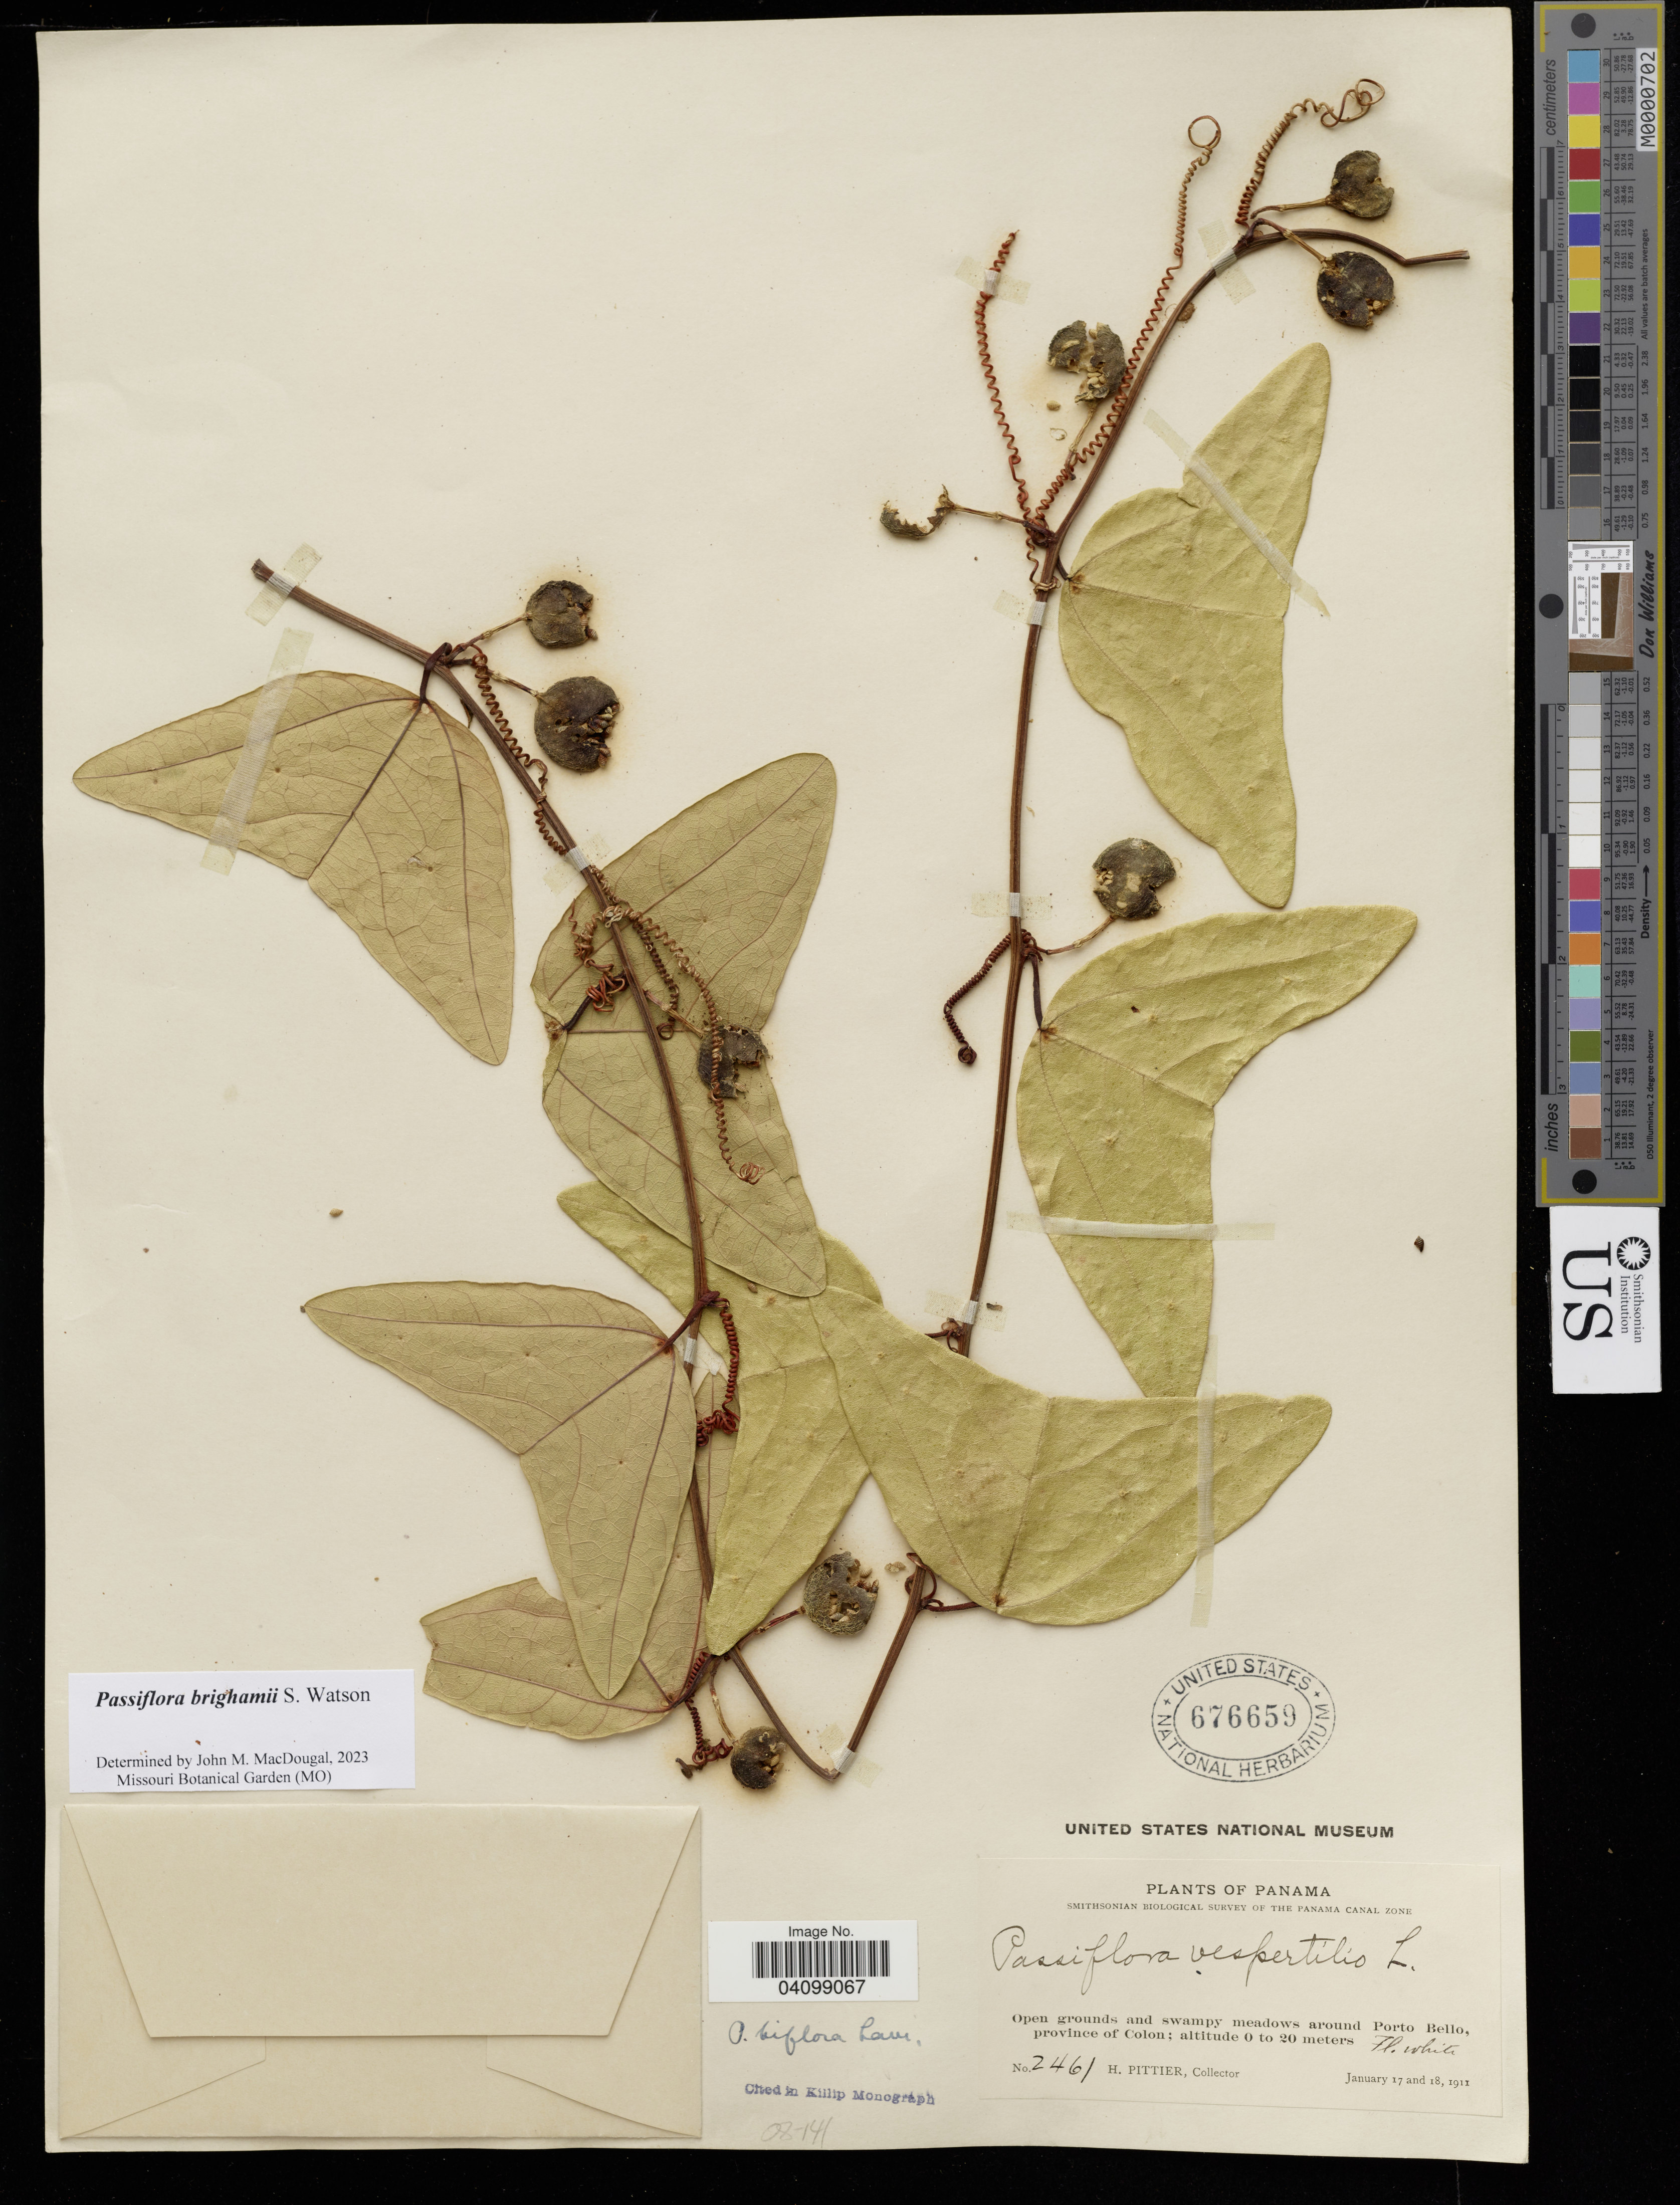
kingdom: Plantae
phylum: Tracheophyta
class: Magnoliopsida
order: Malpighiales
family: Passifloraceae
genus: Passiflora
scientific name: Passiflora brighamii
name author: S. Watson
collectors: H. Pittier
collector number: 2461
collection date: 1911-01-17/1911-01-18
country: Panama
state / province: Colón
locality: Open grounds and swampy meadows around Porto Bello.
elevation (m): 0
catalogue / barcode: US 676659